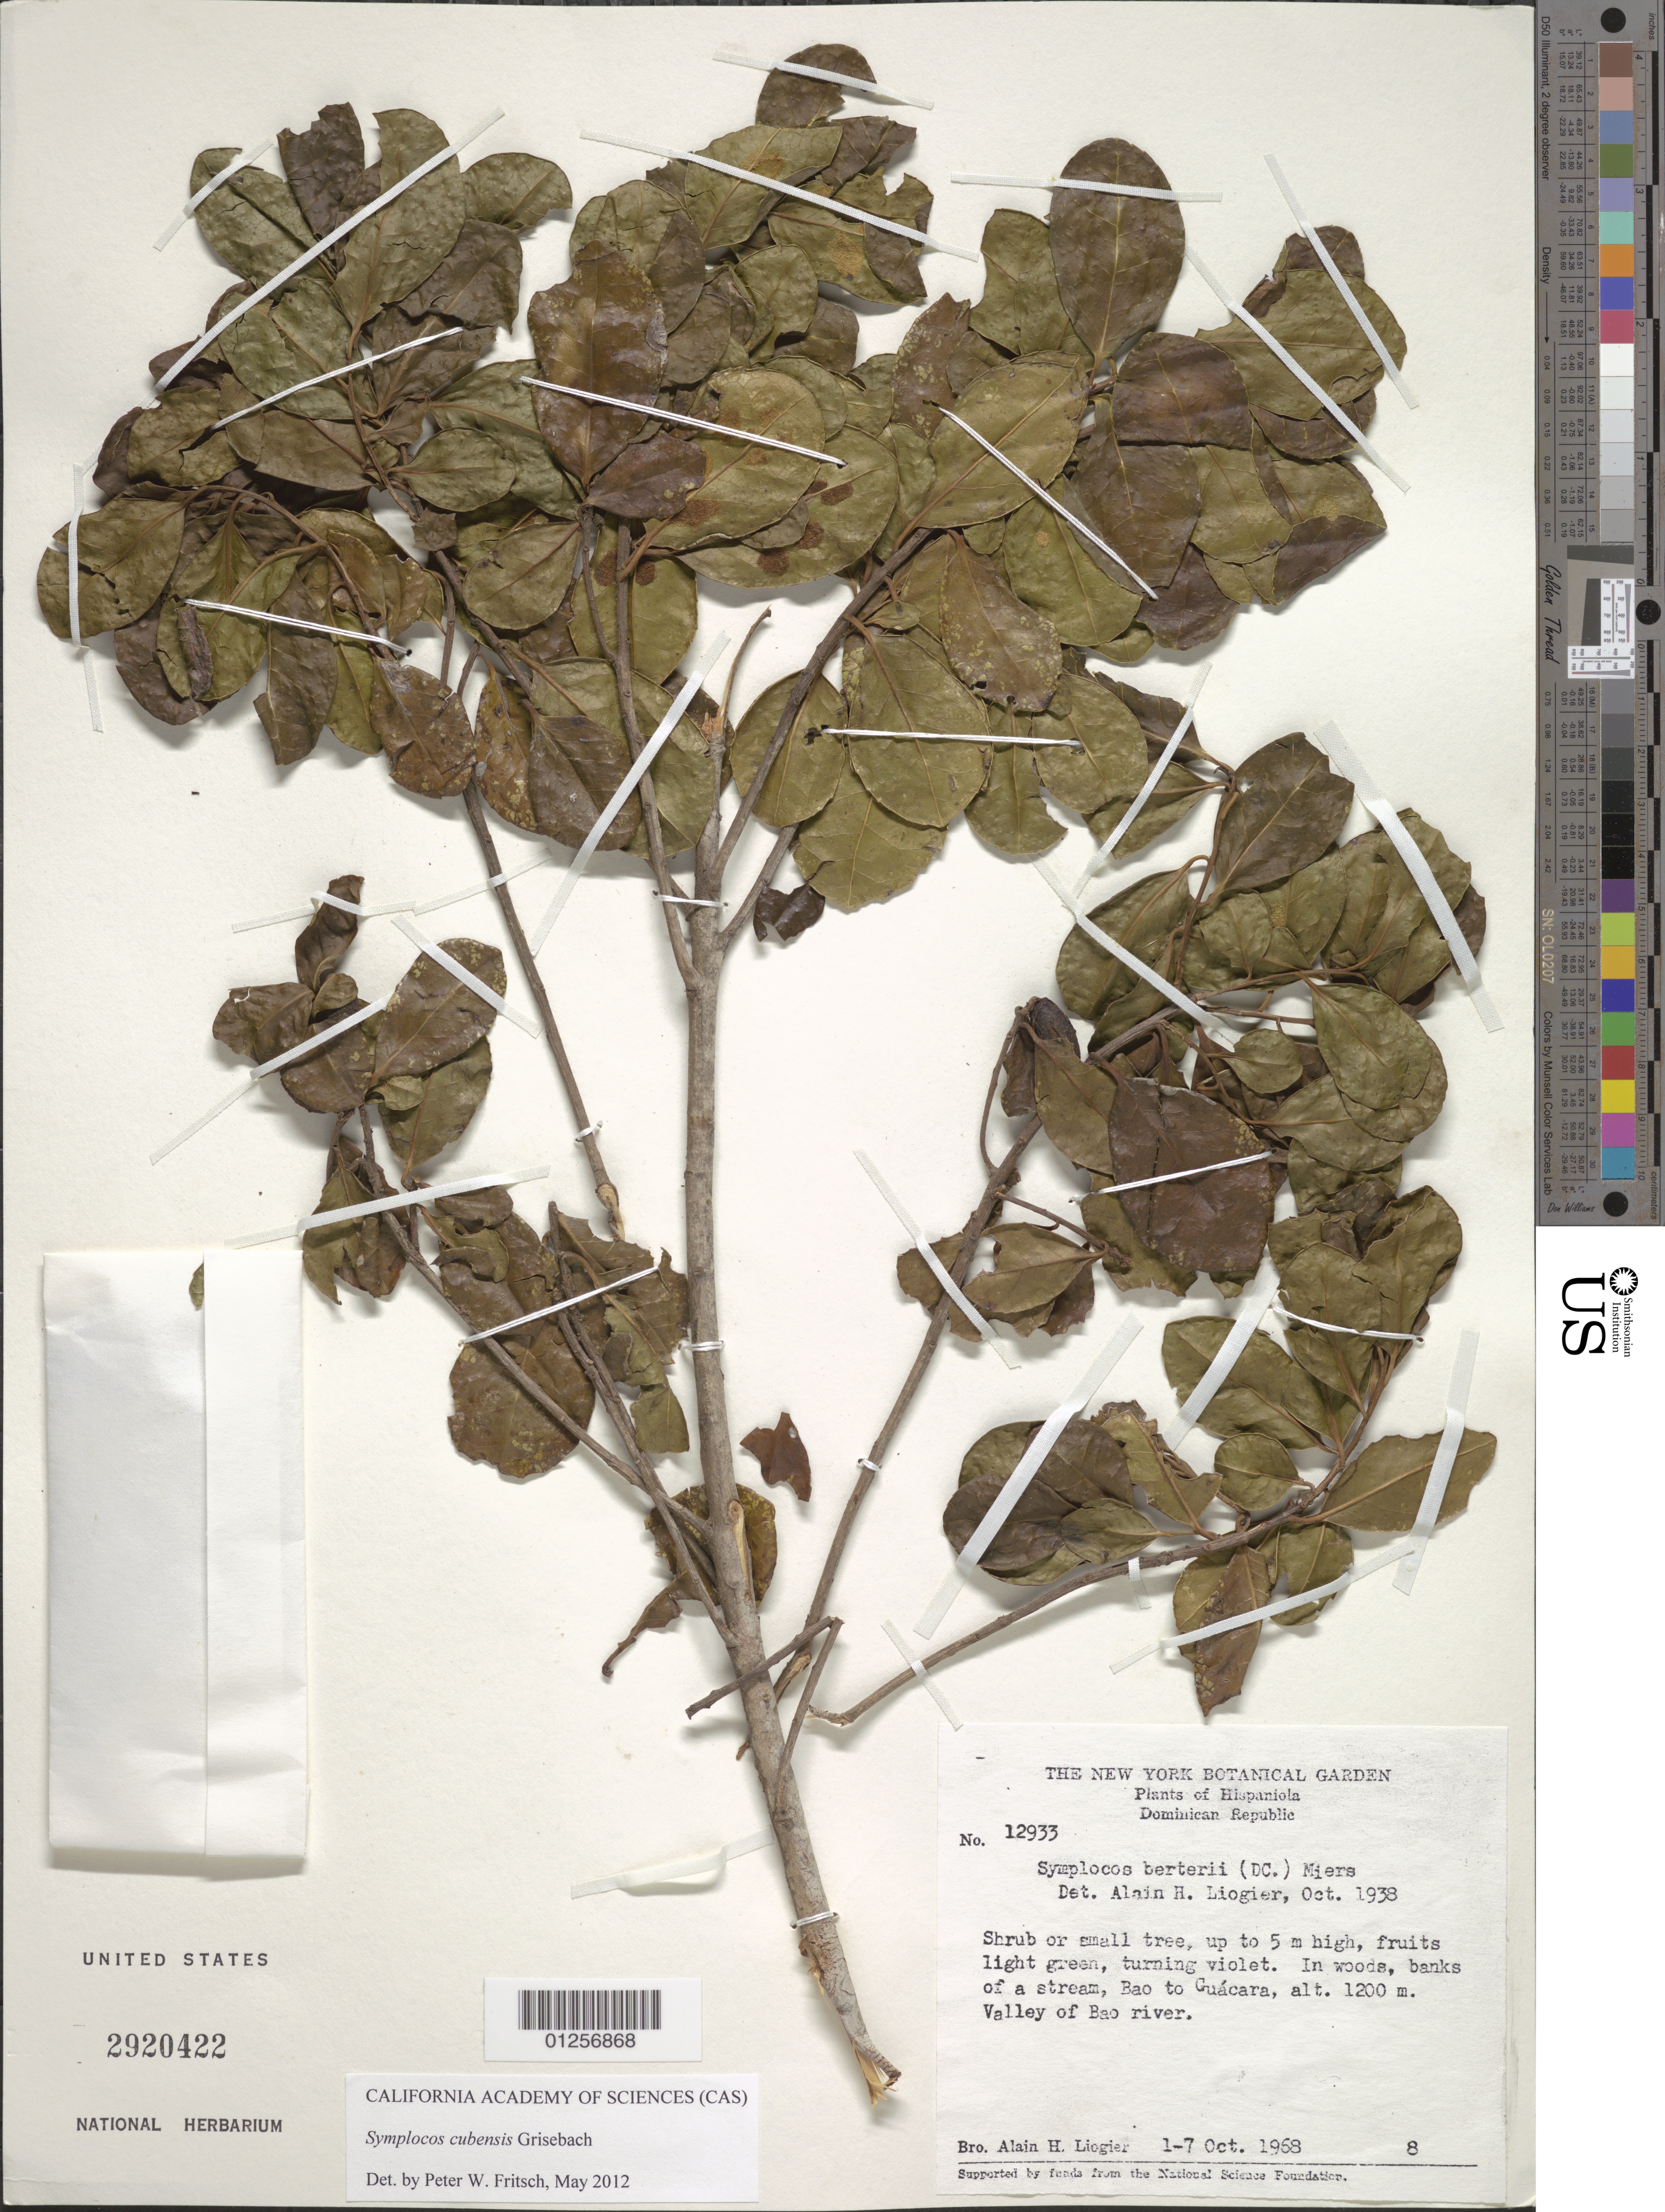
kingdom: Plantae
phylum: Tracheophyta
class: Magnoliopsida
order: Ericales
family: Symplocaceae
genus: Symplocos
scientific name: Symplocos cubensis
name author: Griseb.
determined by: Fritsch, Peter W.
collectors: A. H. Liogier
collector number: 12933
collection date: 1968-10-01/1968-10-07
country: Dominican Republic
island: Hispaniola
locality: Valley of Bao River. Bao to Guácara.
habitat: In woods, banks of a stream.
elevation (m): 1200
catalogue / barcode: US 2920422